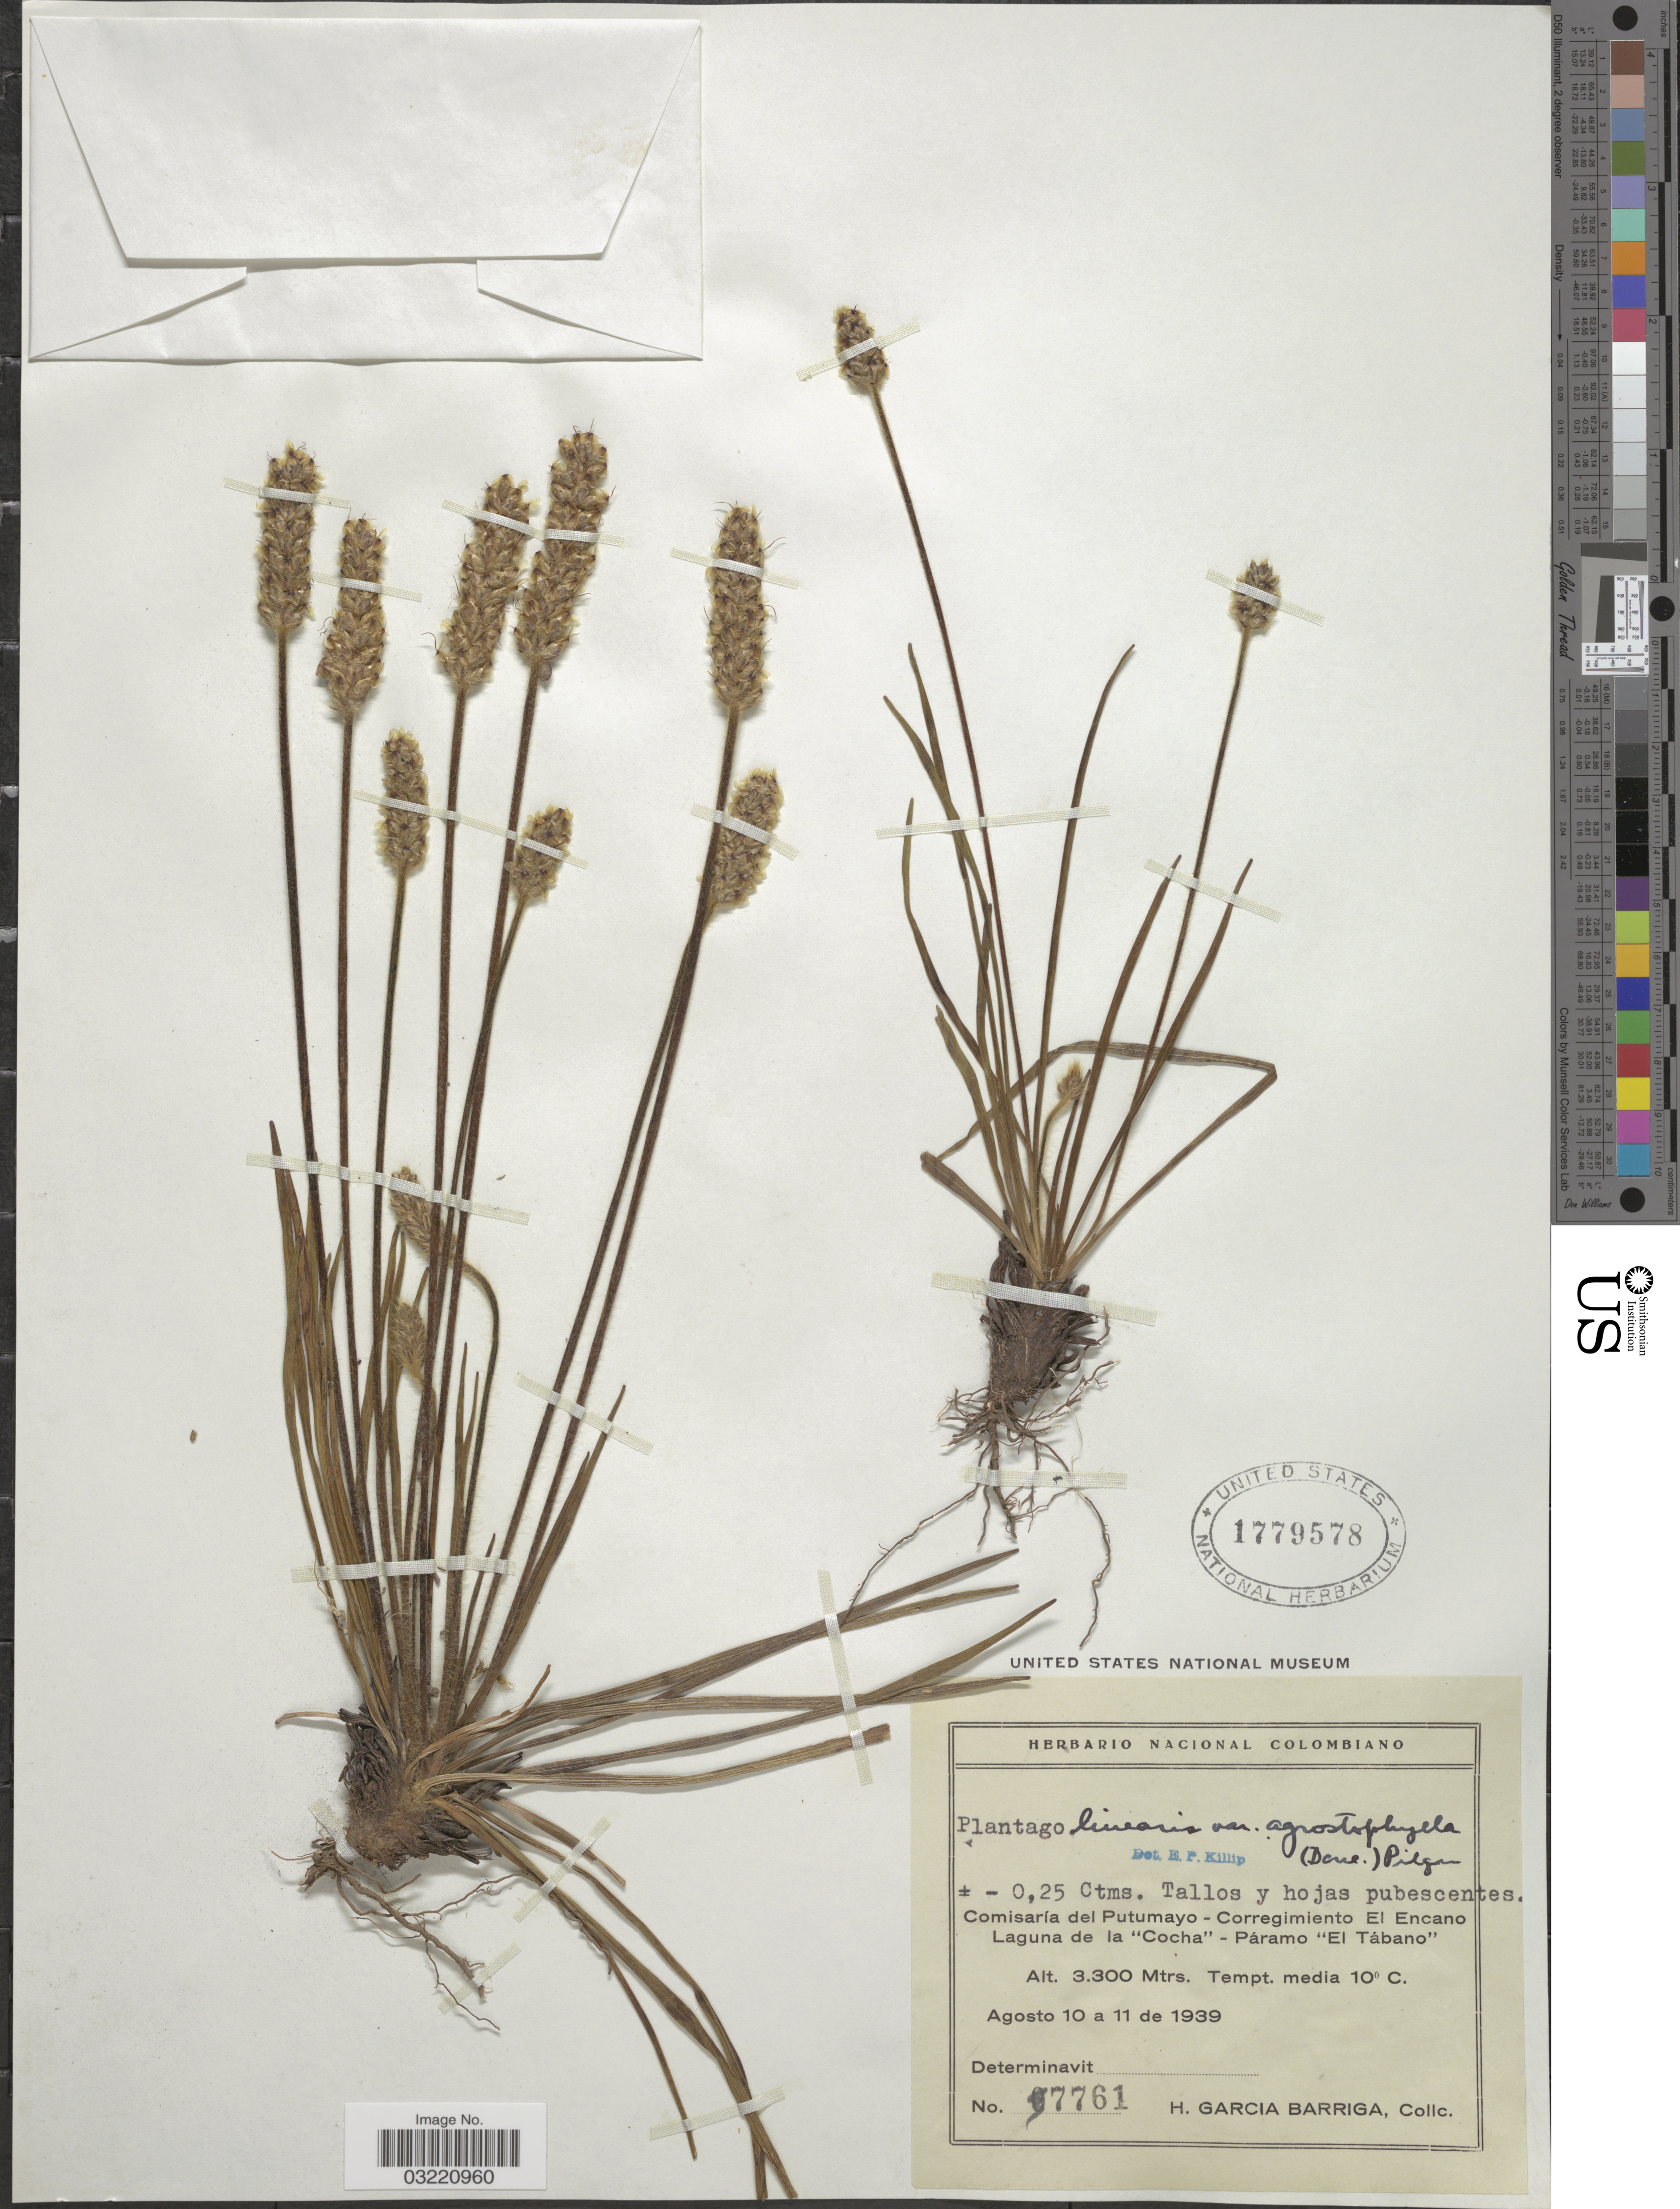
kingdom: Plantae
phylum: Tracheophyta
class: Magnoliopsida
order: Lamiales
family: Plantaginaceae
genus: Plantago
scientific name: Plantago linearis var. agrostophylla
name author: (Decne.) Pilg.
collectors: H. García Barriga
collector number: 7761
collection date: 1939-08-10/1939-08-11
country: Colombia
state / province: Putumayo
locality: Comisaría del Putumayo - Corregimiento El Encano. Laguna de la "Cocha" - Páramo "El Tábano".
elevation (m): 3300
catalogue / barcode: US 1779578